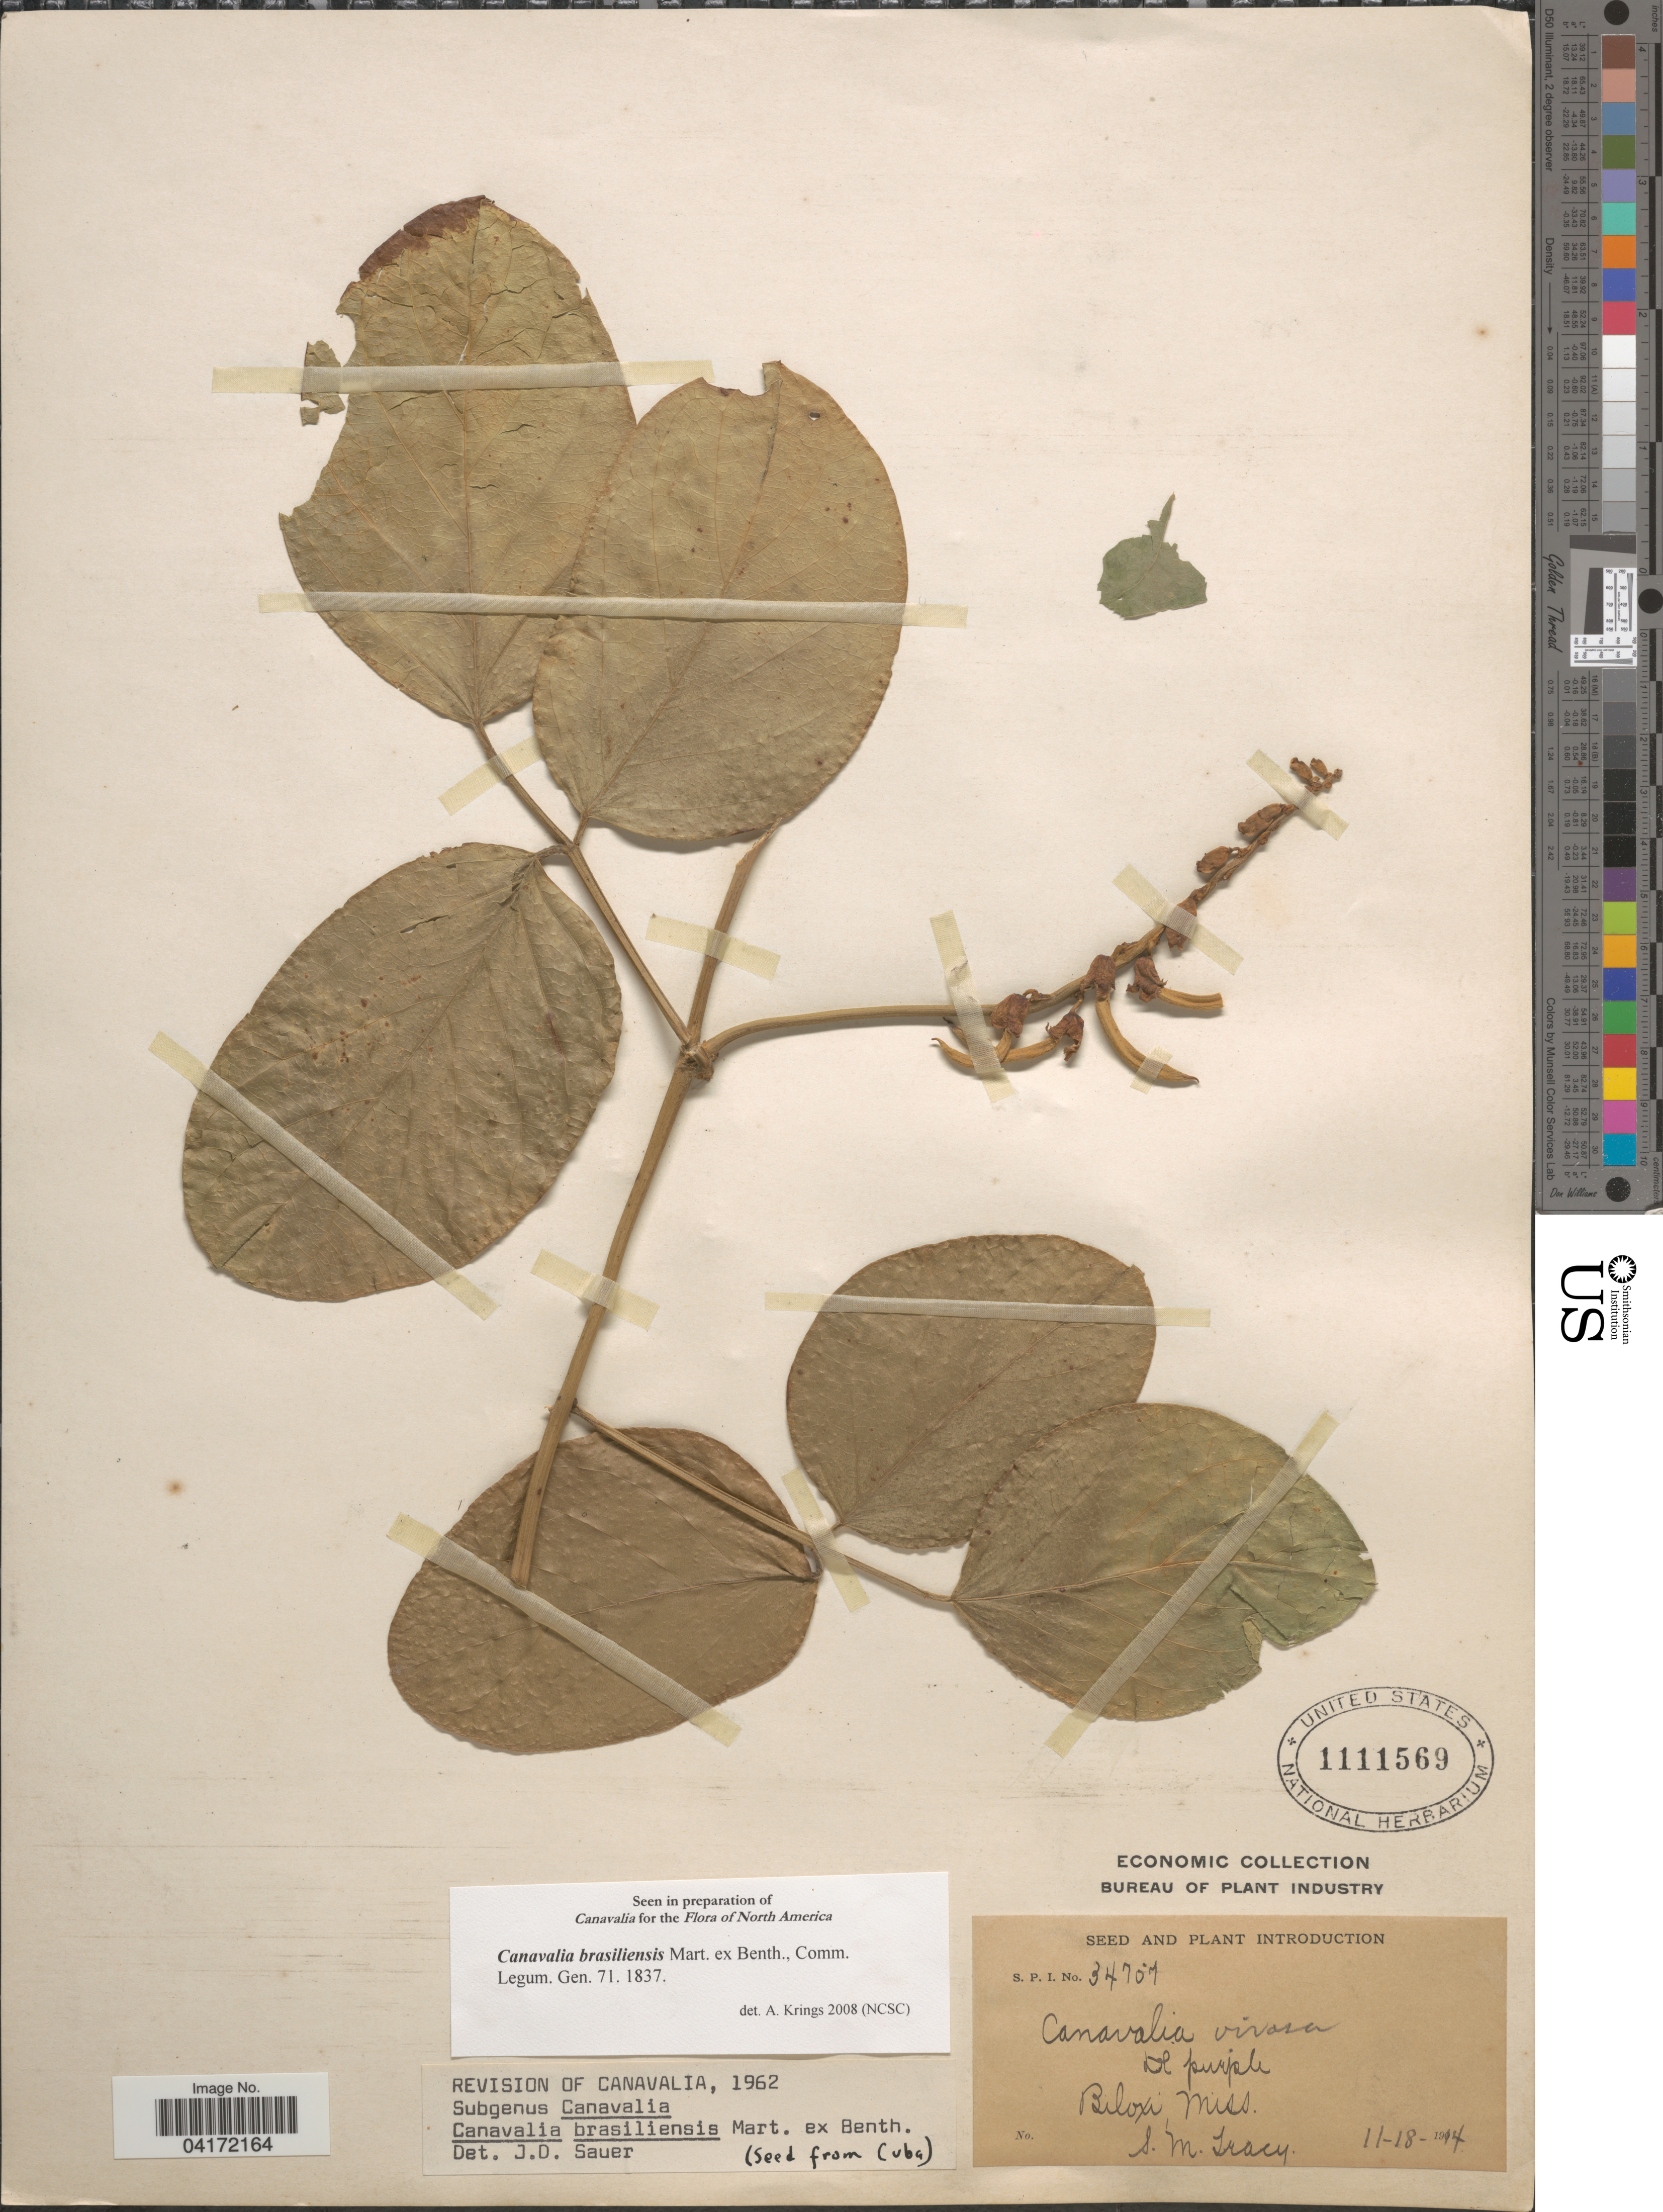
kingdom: Plantae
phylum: Tracheophyta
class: Magnoliopsida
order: Fabales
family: Fabaceae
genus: Canavalia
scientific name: Canavalia brasiliensis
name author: Mart. ex Benth.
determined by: Krings, A.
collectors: S. M. Tracy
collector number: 34707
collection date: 1914-11-18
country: United States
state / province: Mississippi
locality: Biloxi.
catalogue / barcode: US 1111569